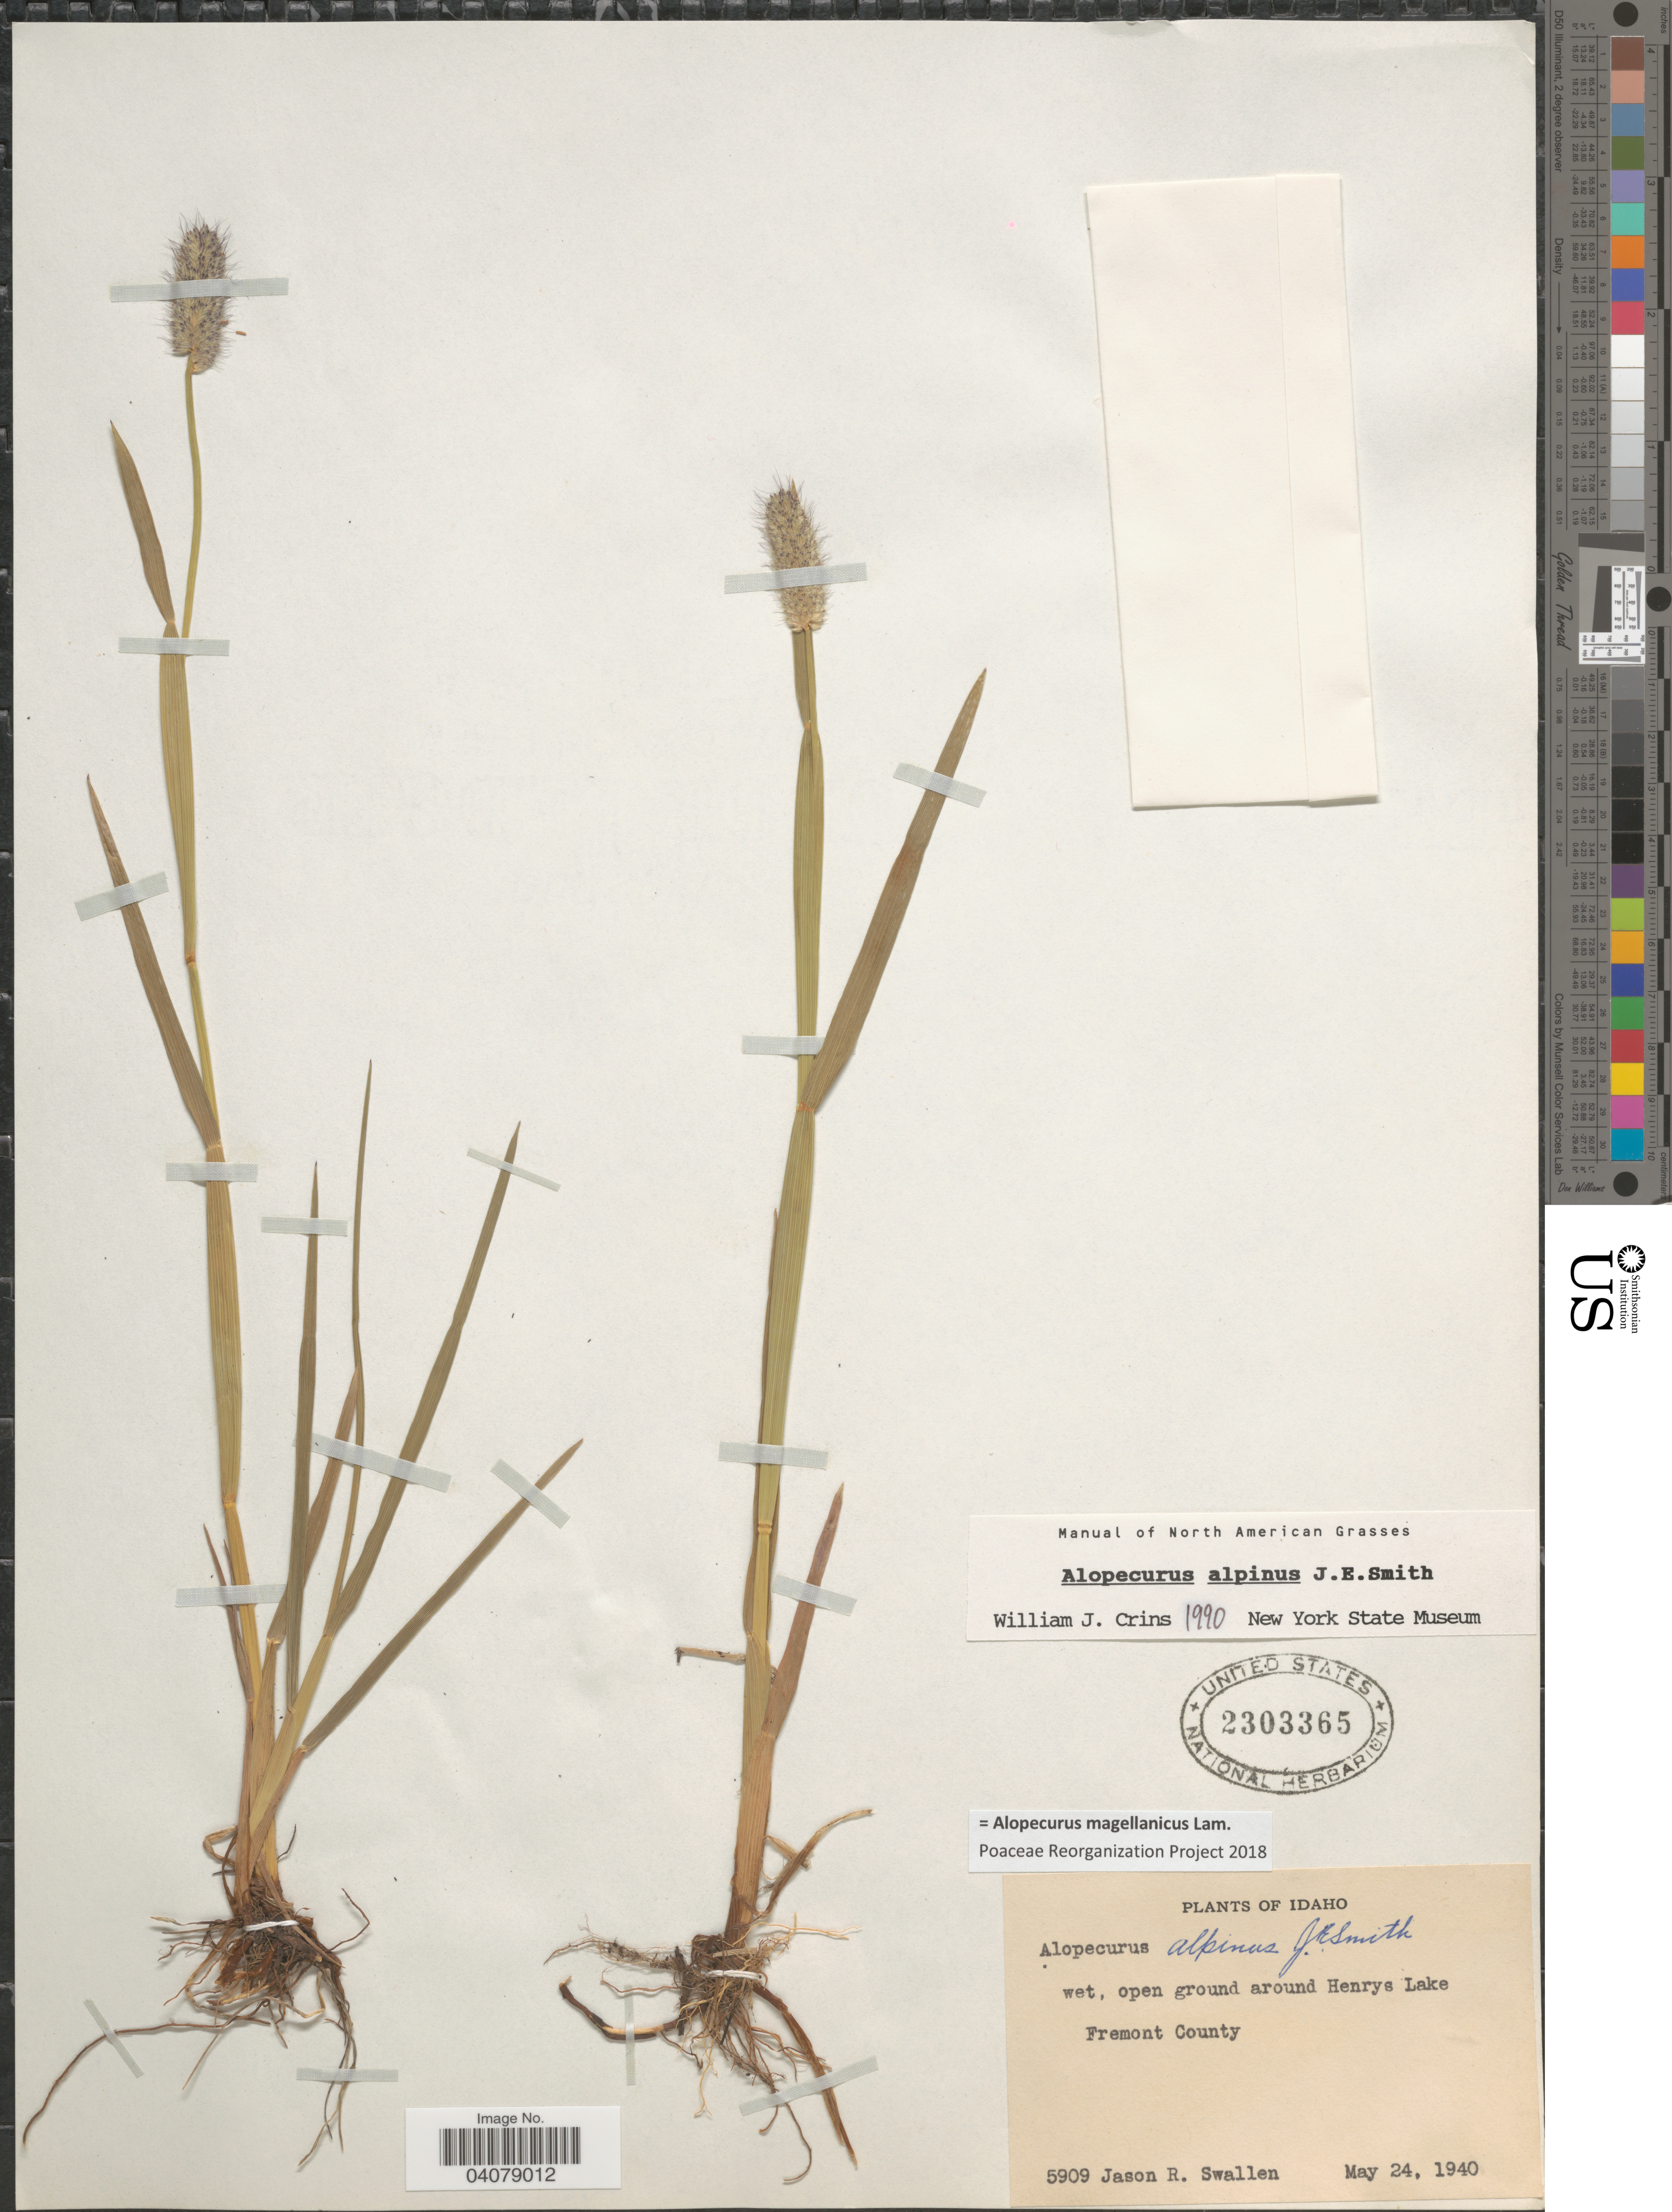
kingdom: Plantae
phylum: Tracheophyta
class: Liliopsida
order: Poales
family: Poaceae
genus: Alopecurus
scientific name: Alopecurus magellanicus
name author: Lam.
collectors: J. R. Swallen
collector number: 5909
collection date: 1940-05-24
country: United States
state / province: Idaho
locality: Open ground around Henrys Lake. Fremont County.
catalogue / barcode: US 2303365